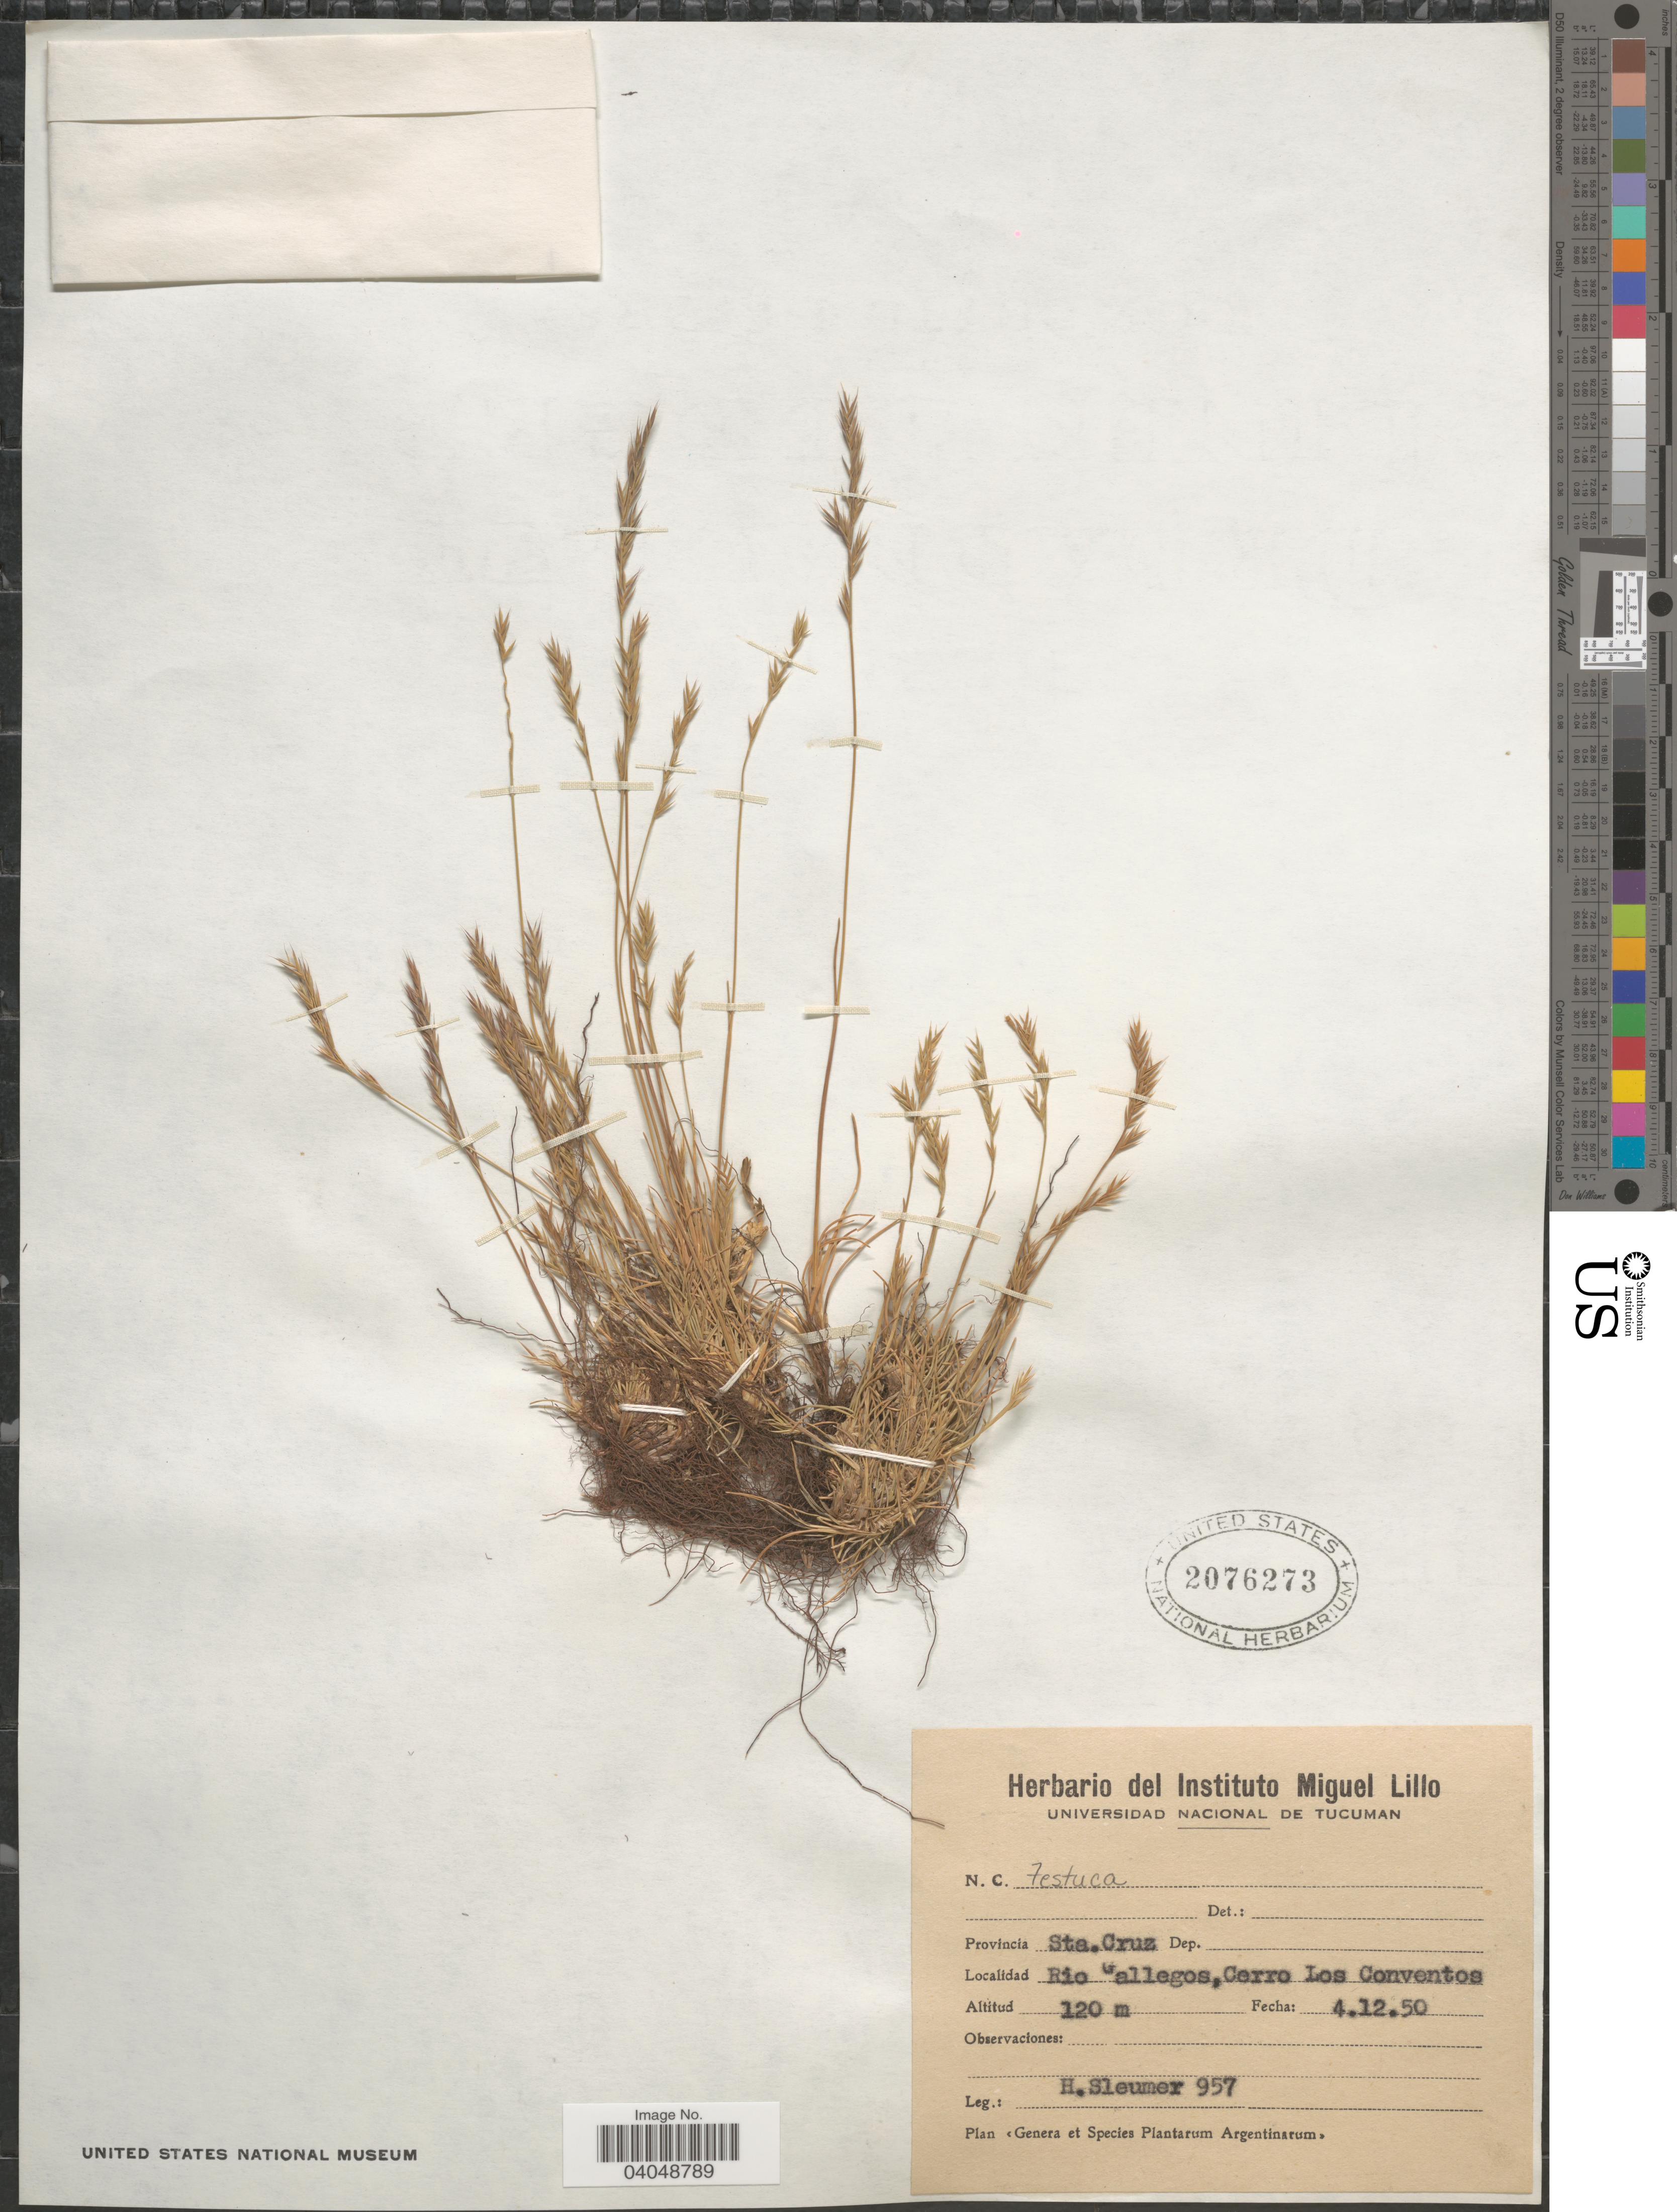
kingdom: Plantae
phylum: Tracheophyta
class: Liliopsida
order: Poales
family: Poaceae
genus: Festuca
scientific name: Festuca sp.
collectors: H. O. Sleumer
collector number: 957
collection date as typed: Transcribed d/m/y: 4/12/50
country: Argentina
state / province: Santa Cruz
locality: Rio Gallegos, Cerro Los Conventos.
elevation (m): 120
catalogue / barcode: US 2076273